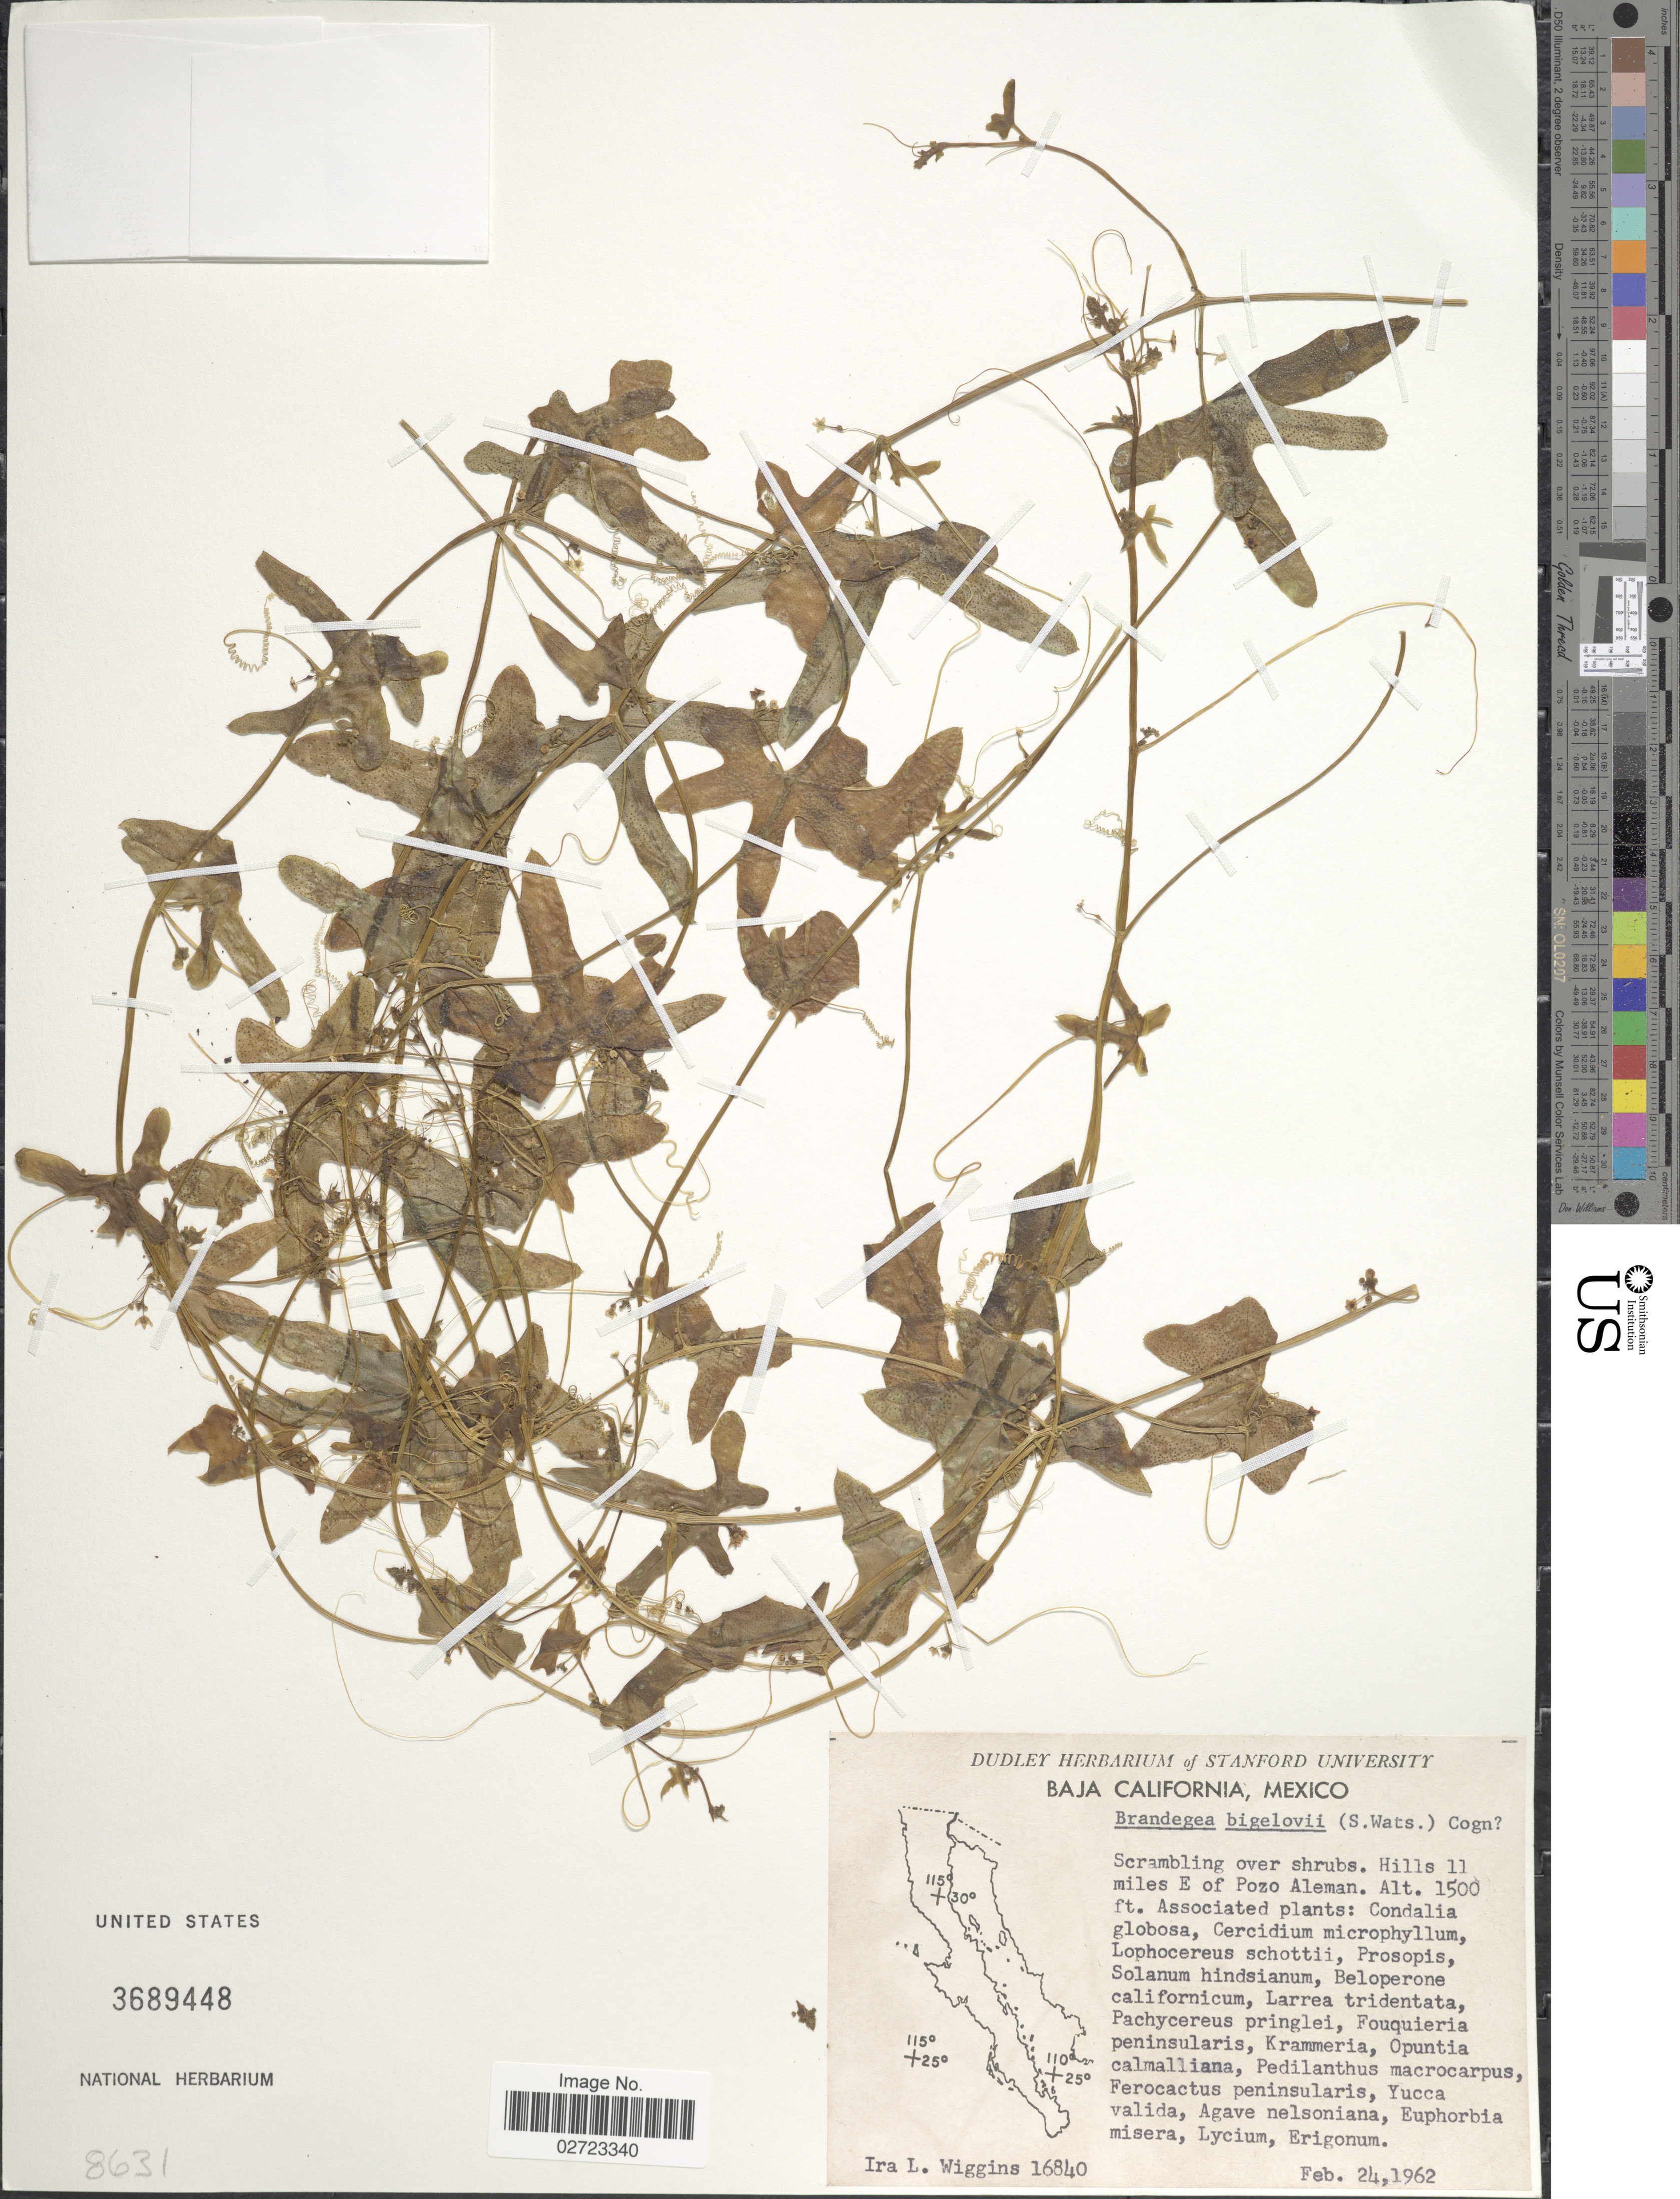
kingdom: Plantae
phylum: Tracheophyta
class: Magnoliopsida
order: Cucurbitales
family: Cucurbitaceae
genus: Brandegea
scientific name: Brandegea bigelovii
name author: (Watson) Cogn.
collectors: I. L. Wiggins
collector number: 16840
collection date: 1962-02-24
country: Mexico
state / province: Baja California Norte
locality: Hills 11 miles E of Pozo Aleman.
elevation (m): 457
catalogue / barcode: US 3689448